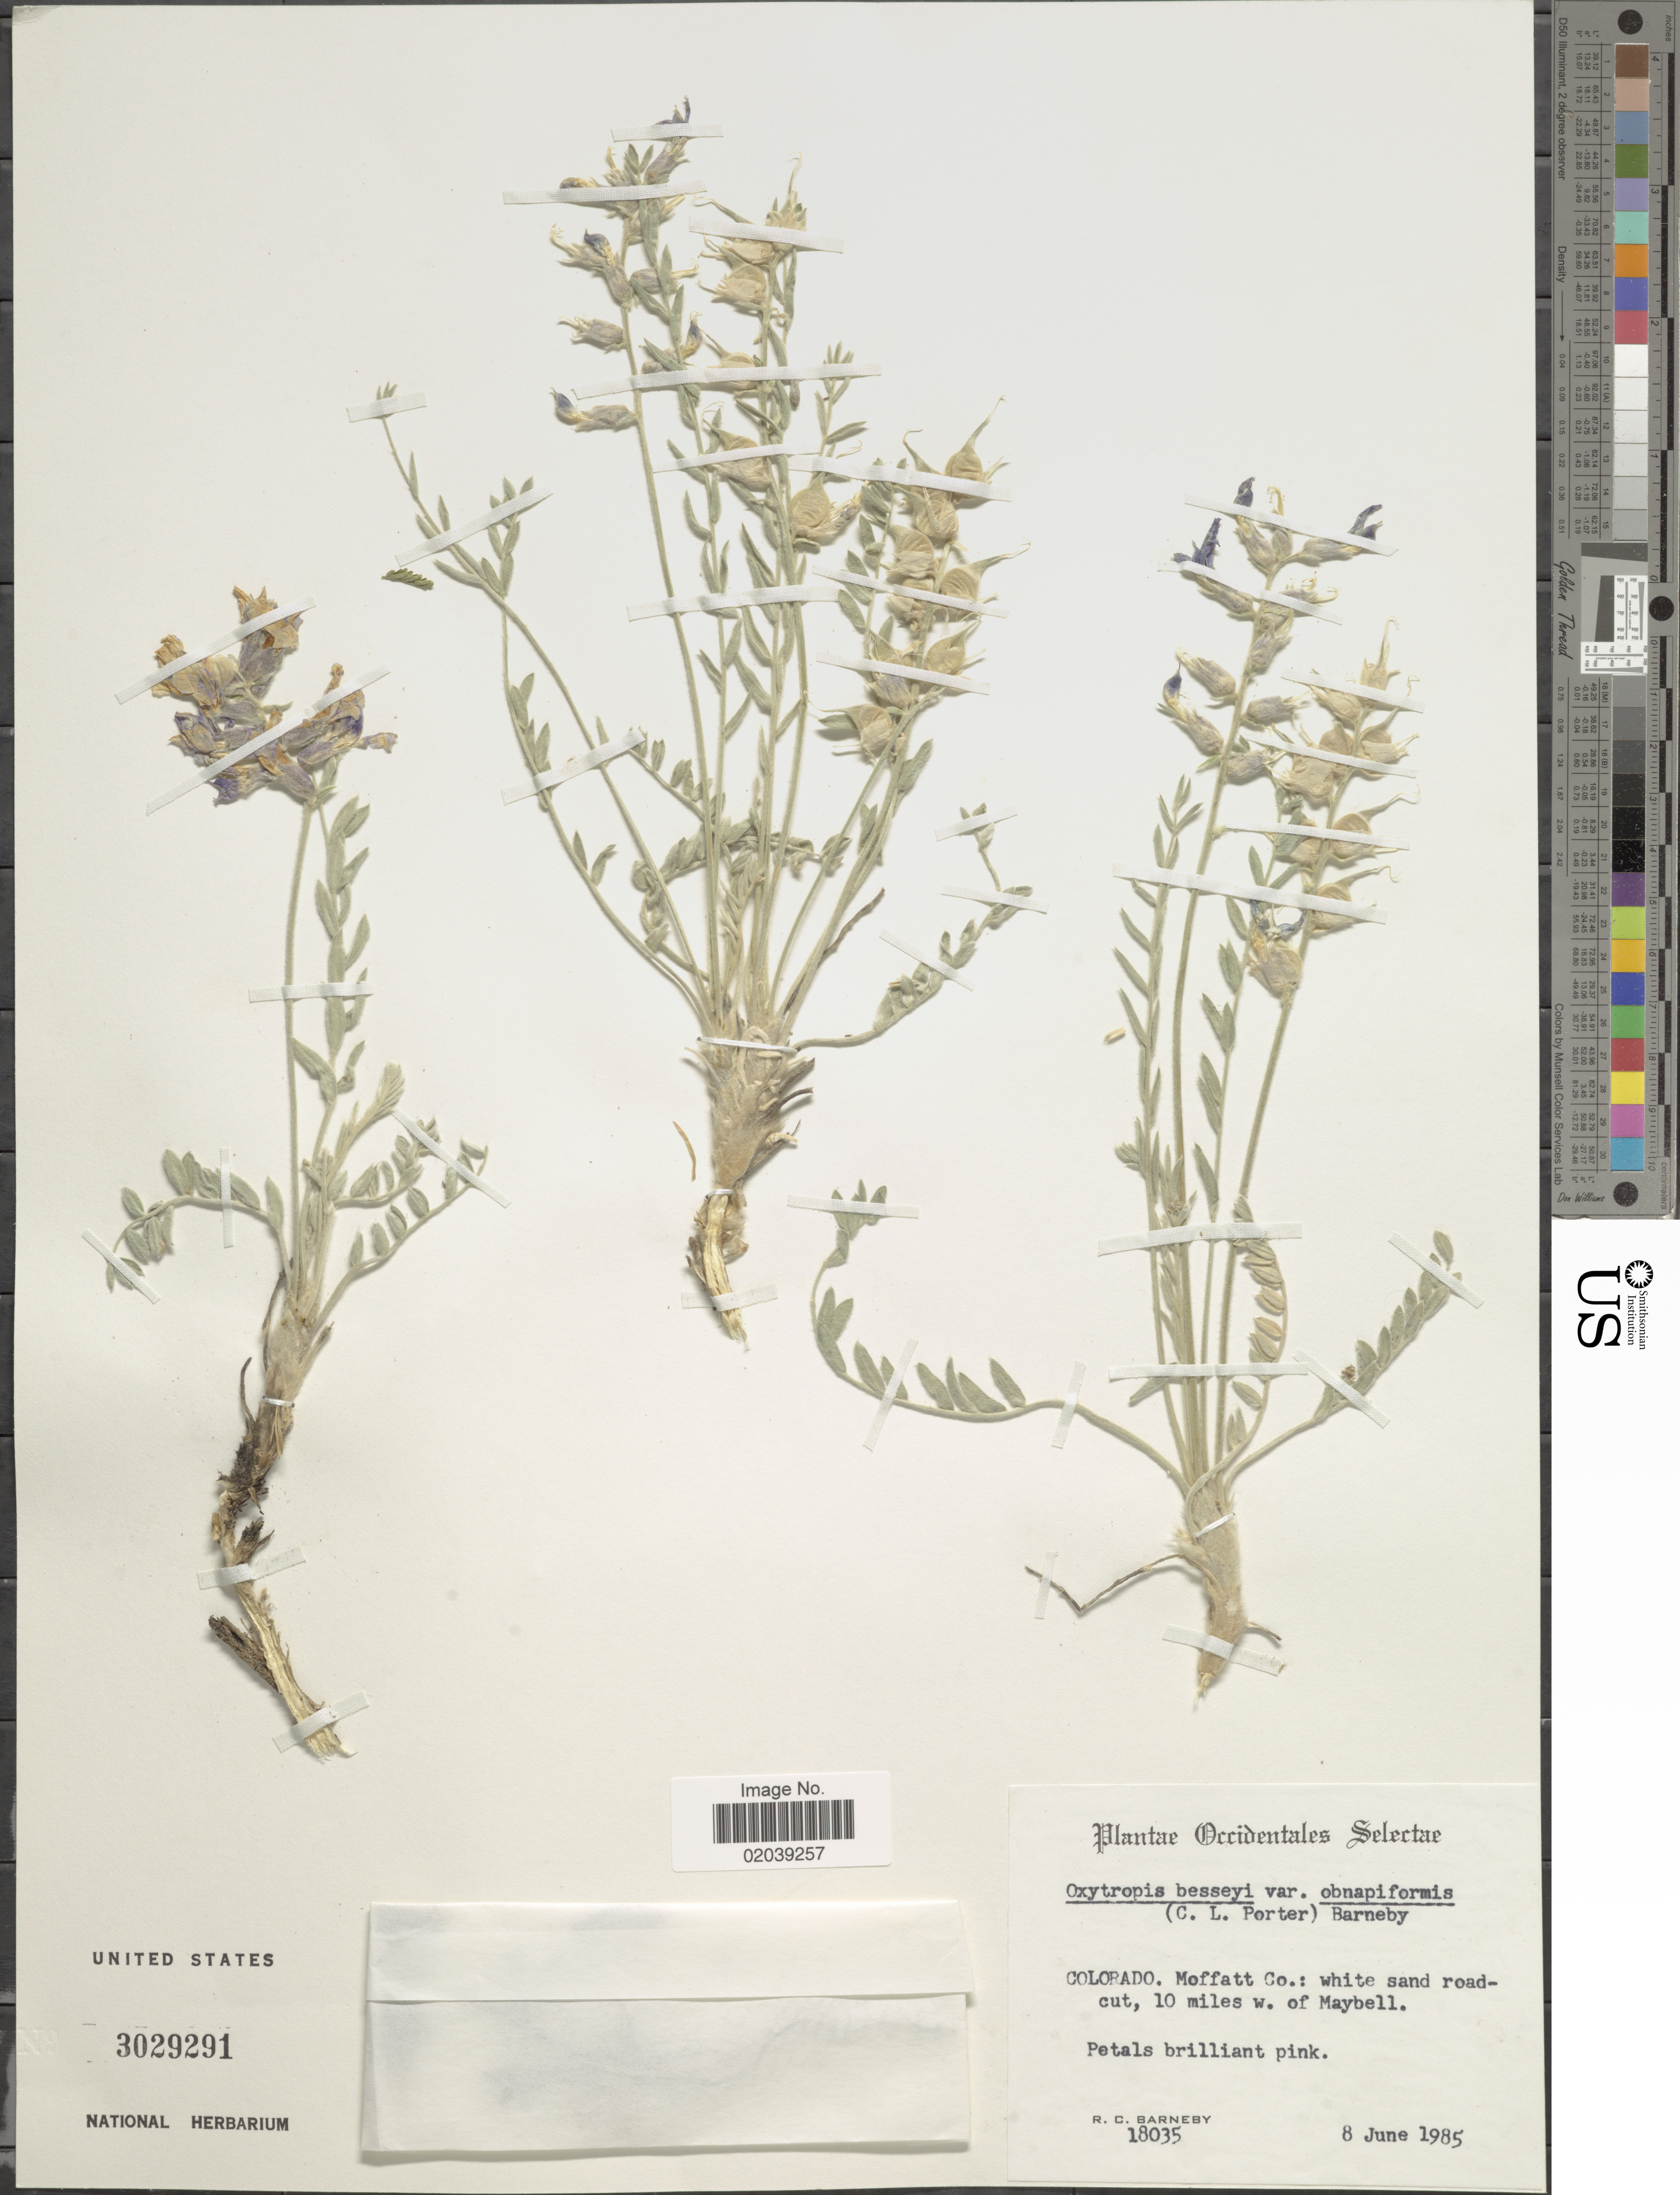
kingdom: Plantae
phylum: Tracheophyta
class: Magnoliopsida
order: Fabales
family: Fabaceae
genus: Oxytropis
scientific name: Oxytropis besseyi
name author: (Rydb.) Blank.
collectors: R. C. Barneby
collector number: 18035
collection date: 1985-06-08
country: United States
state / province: Colorado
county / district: Moffat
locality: Moffatt (Moffat) Co.: white sand road-cut, 10 miles w. of Maybell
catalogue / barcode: US 3029291